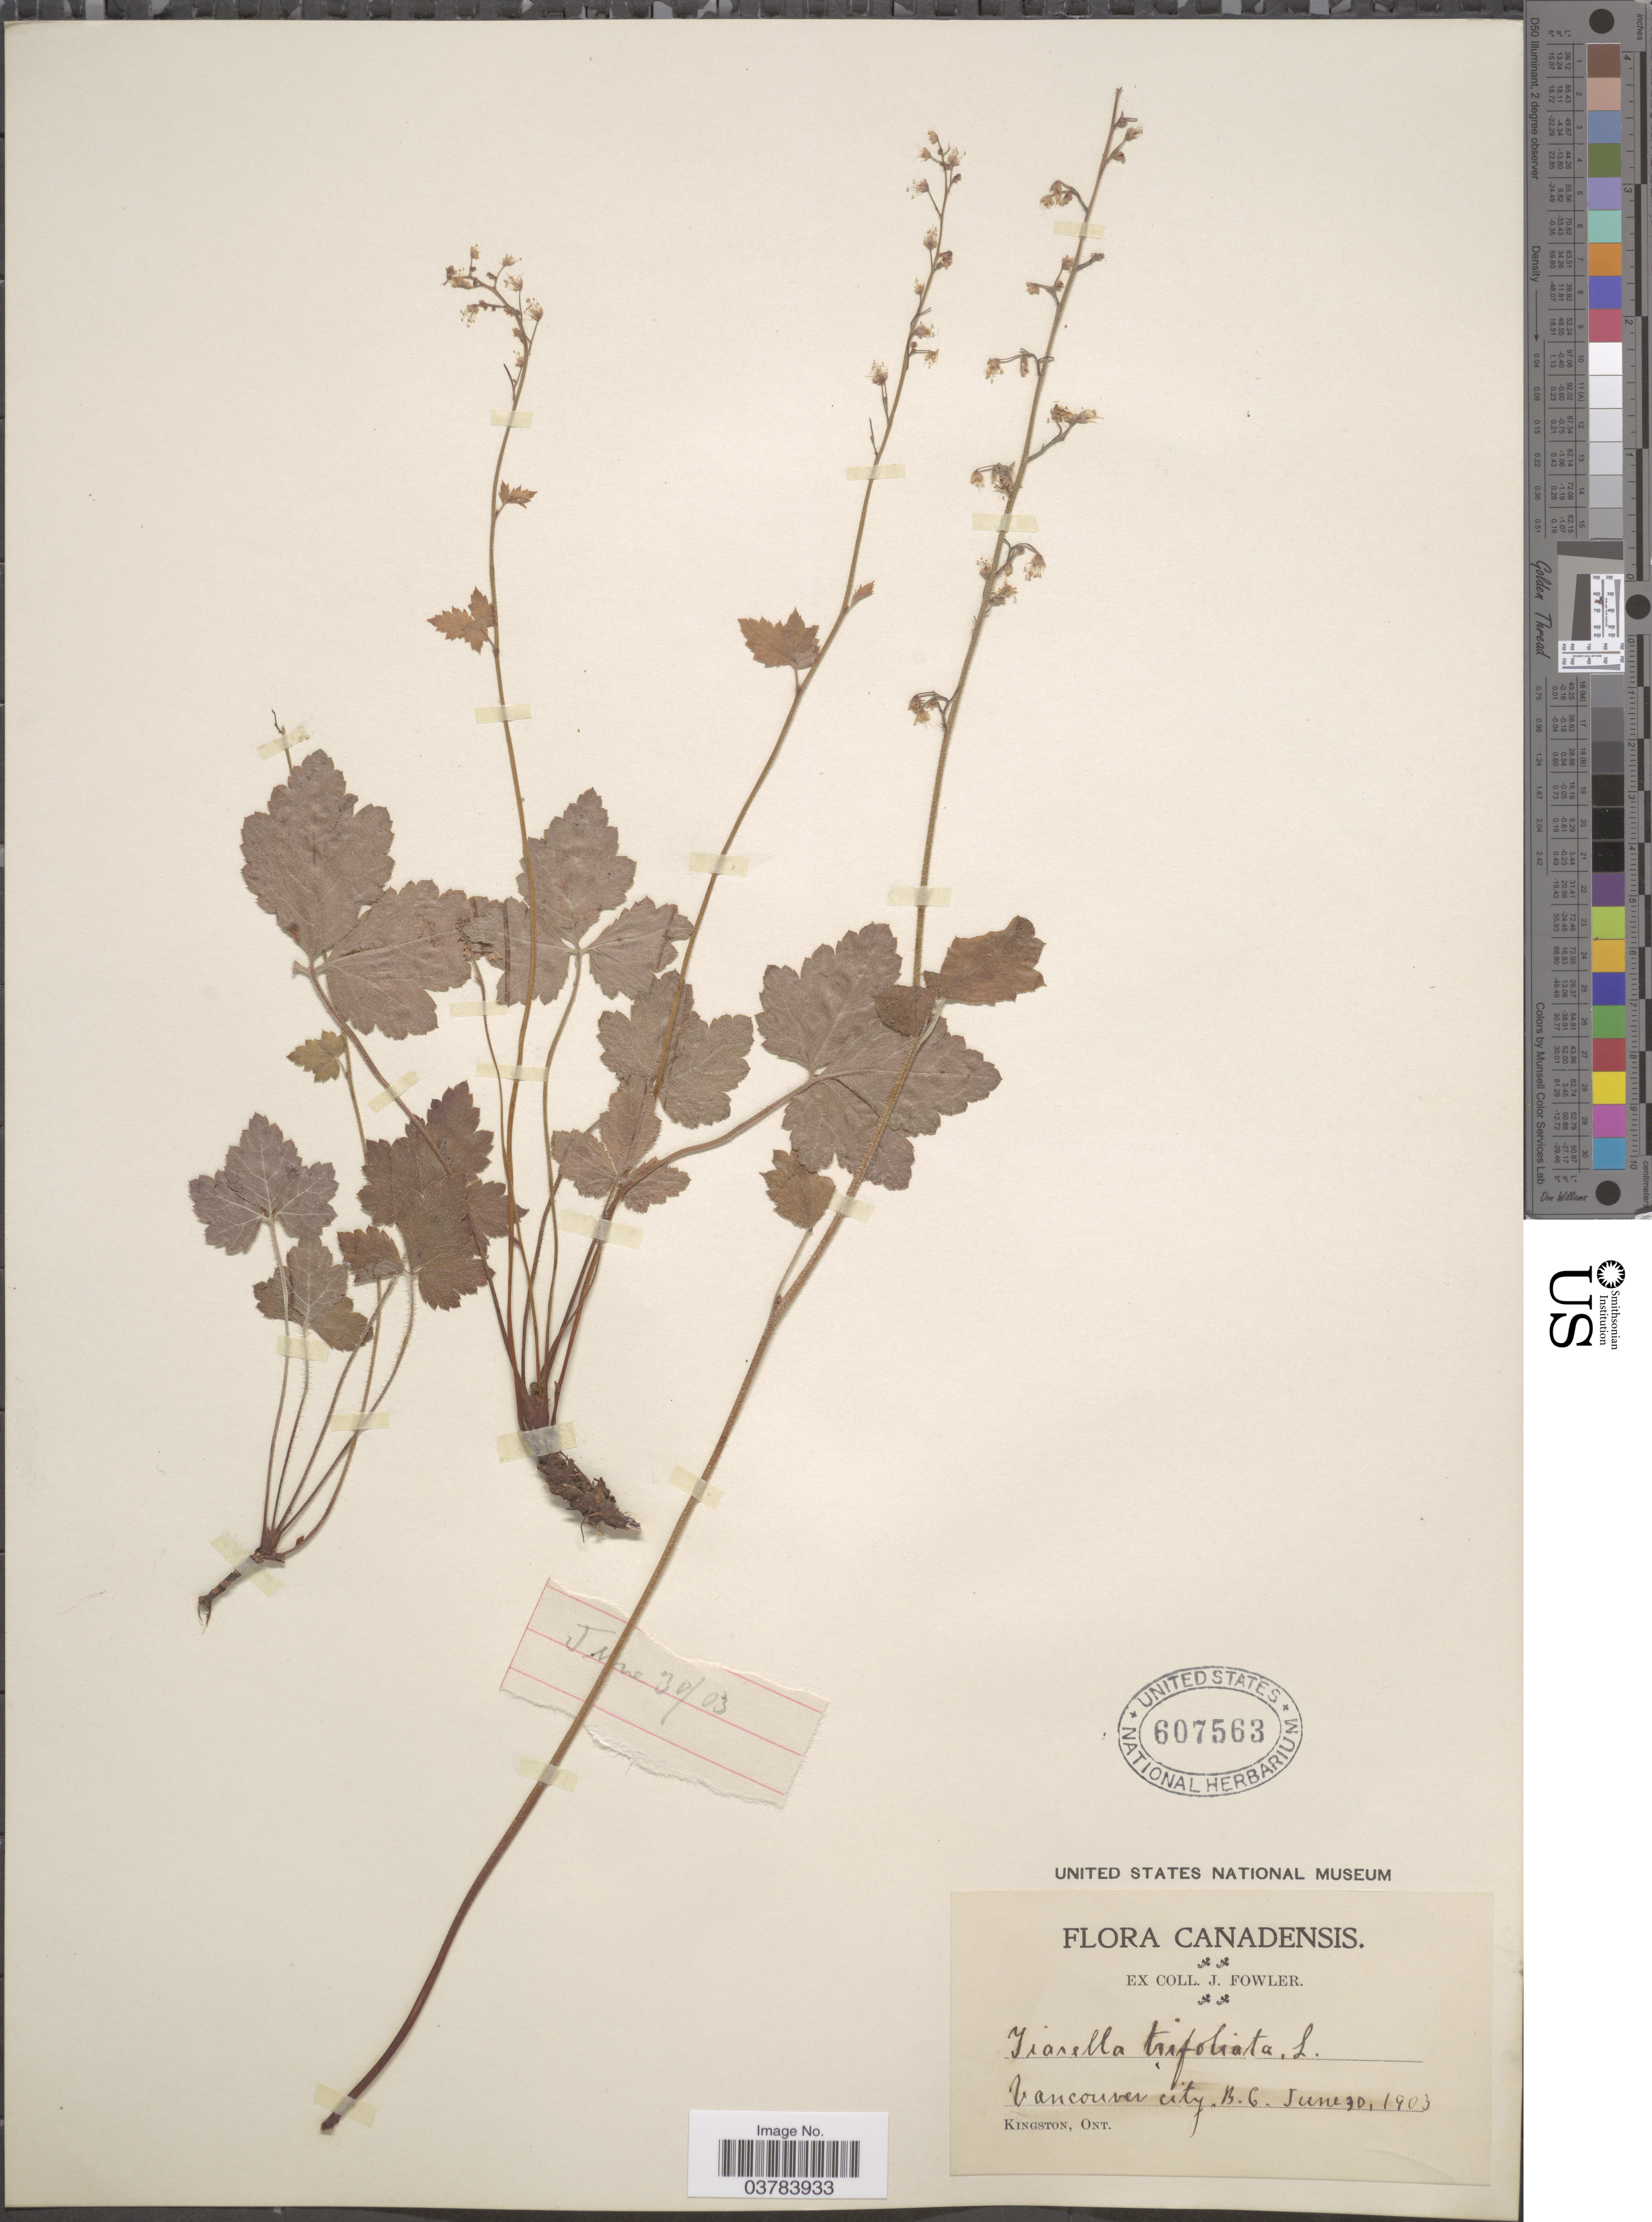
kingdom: Plantae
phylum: Tracheophyta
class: Magnoliopsida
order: Saxifragales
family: Saxifragaceae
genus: Tiarella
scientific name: Tiarella trifoliata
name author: L.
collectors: J. Fowler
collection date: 1903-06-30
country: Canada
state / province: British Columbia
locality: Vancouver city.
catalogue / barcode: US 607563